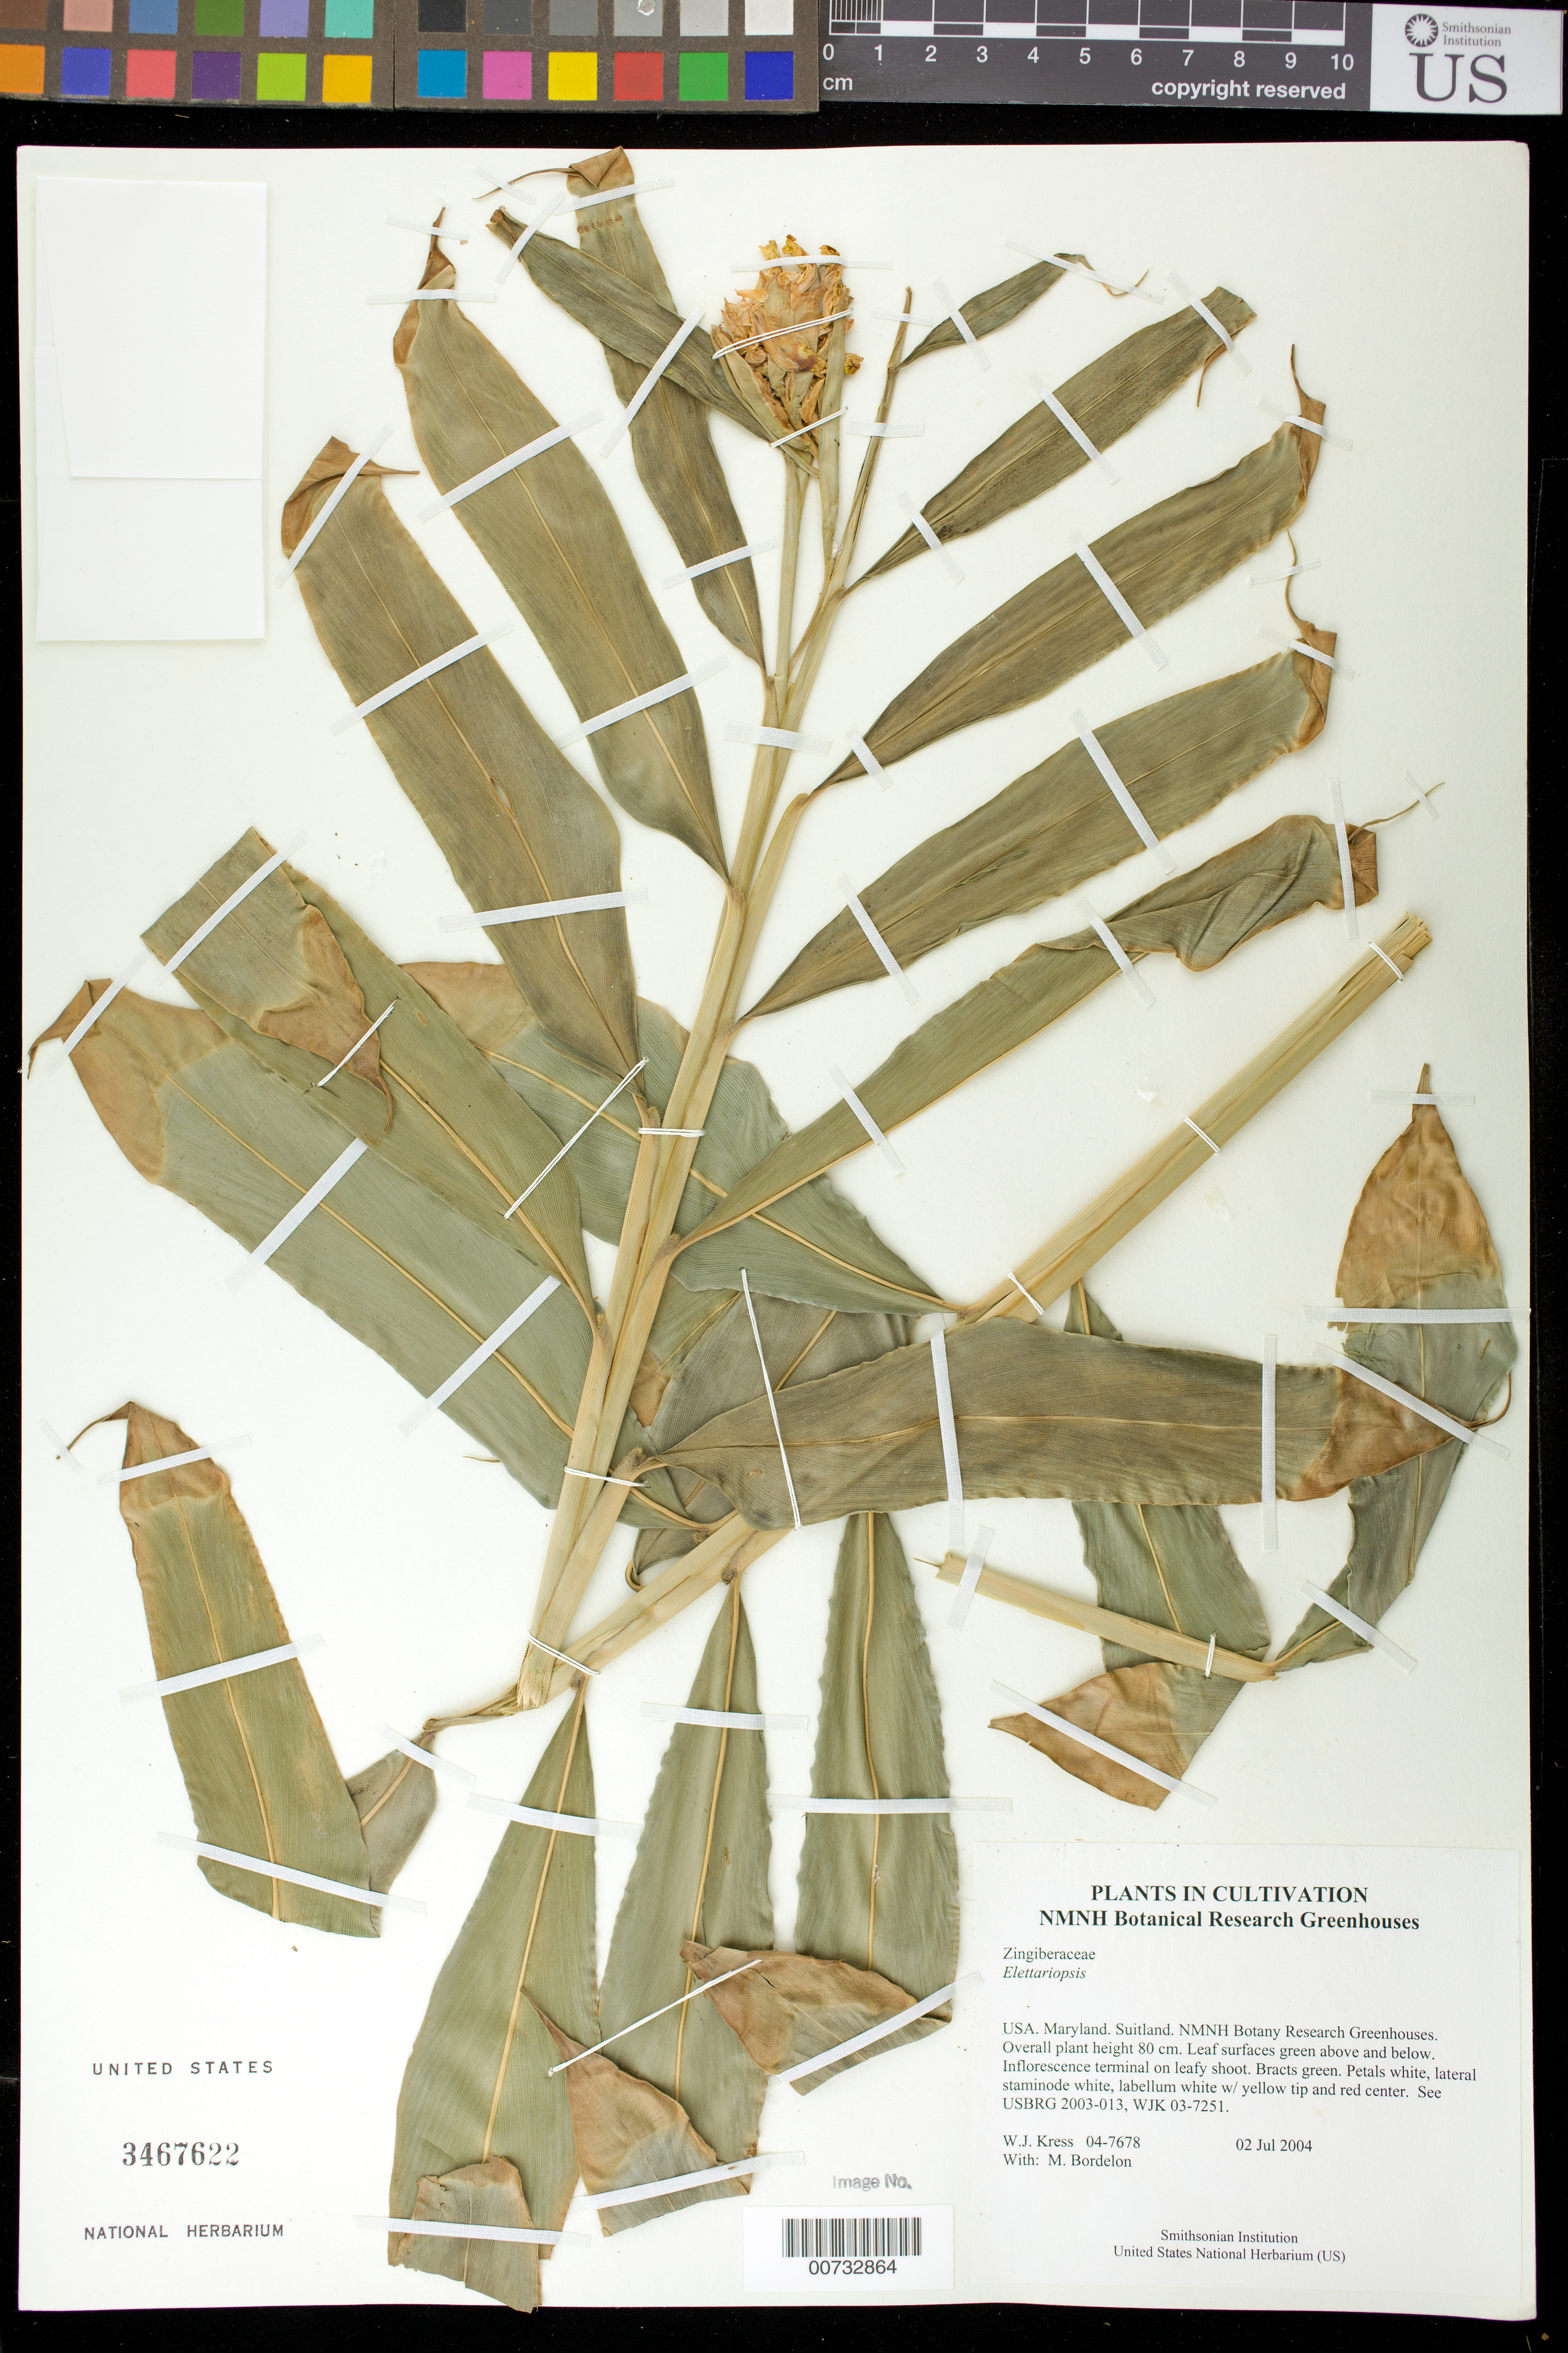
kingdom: Plantae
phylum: Tracheophyta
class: Liliopsida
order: Zingiberales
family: Zingiberaceae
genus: Amomum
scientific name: Amomum sp.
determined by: Strong, M. T., (US), Smithsonian Institution - National Museum of Natural History (UNITED STATES)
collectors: W. J. Kress & M. Bordelon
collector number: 04-7678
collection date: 2004-07-02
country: United States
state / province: Maryland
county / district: Prince George's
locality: NMNH Botany Research Greenhouses. Suitland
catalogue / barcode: US 3467622